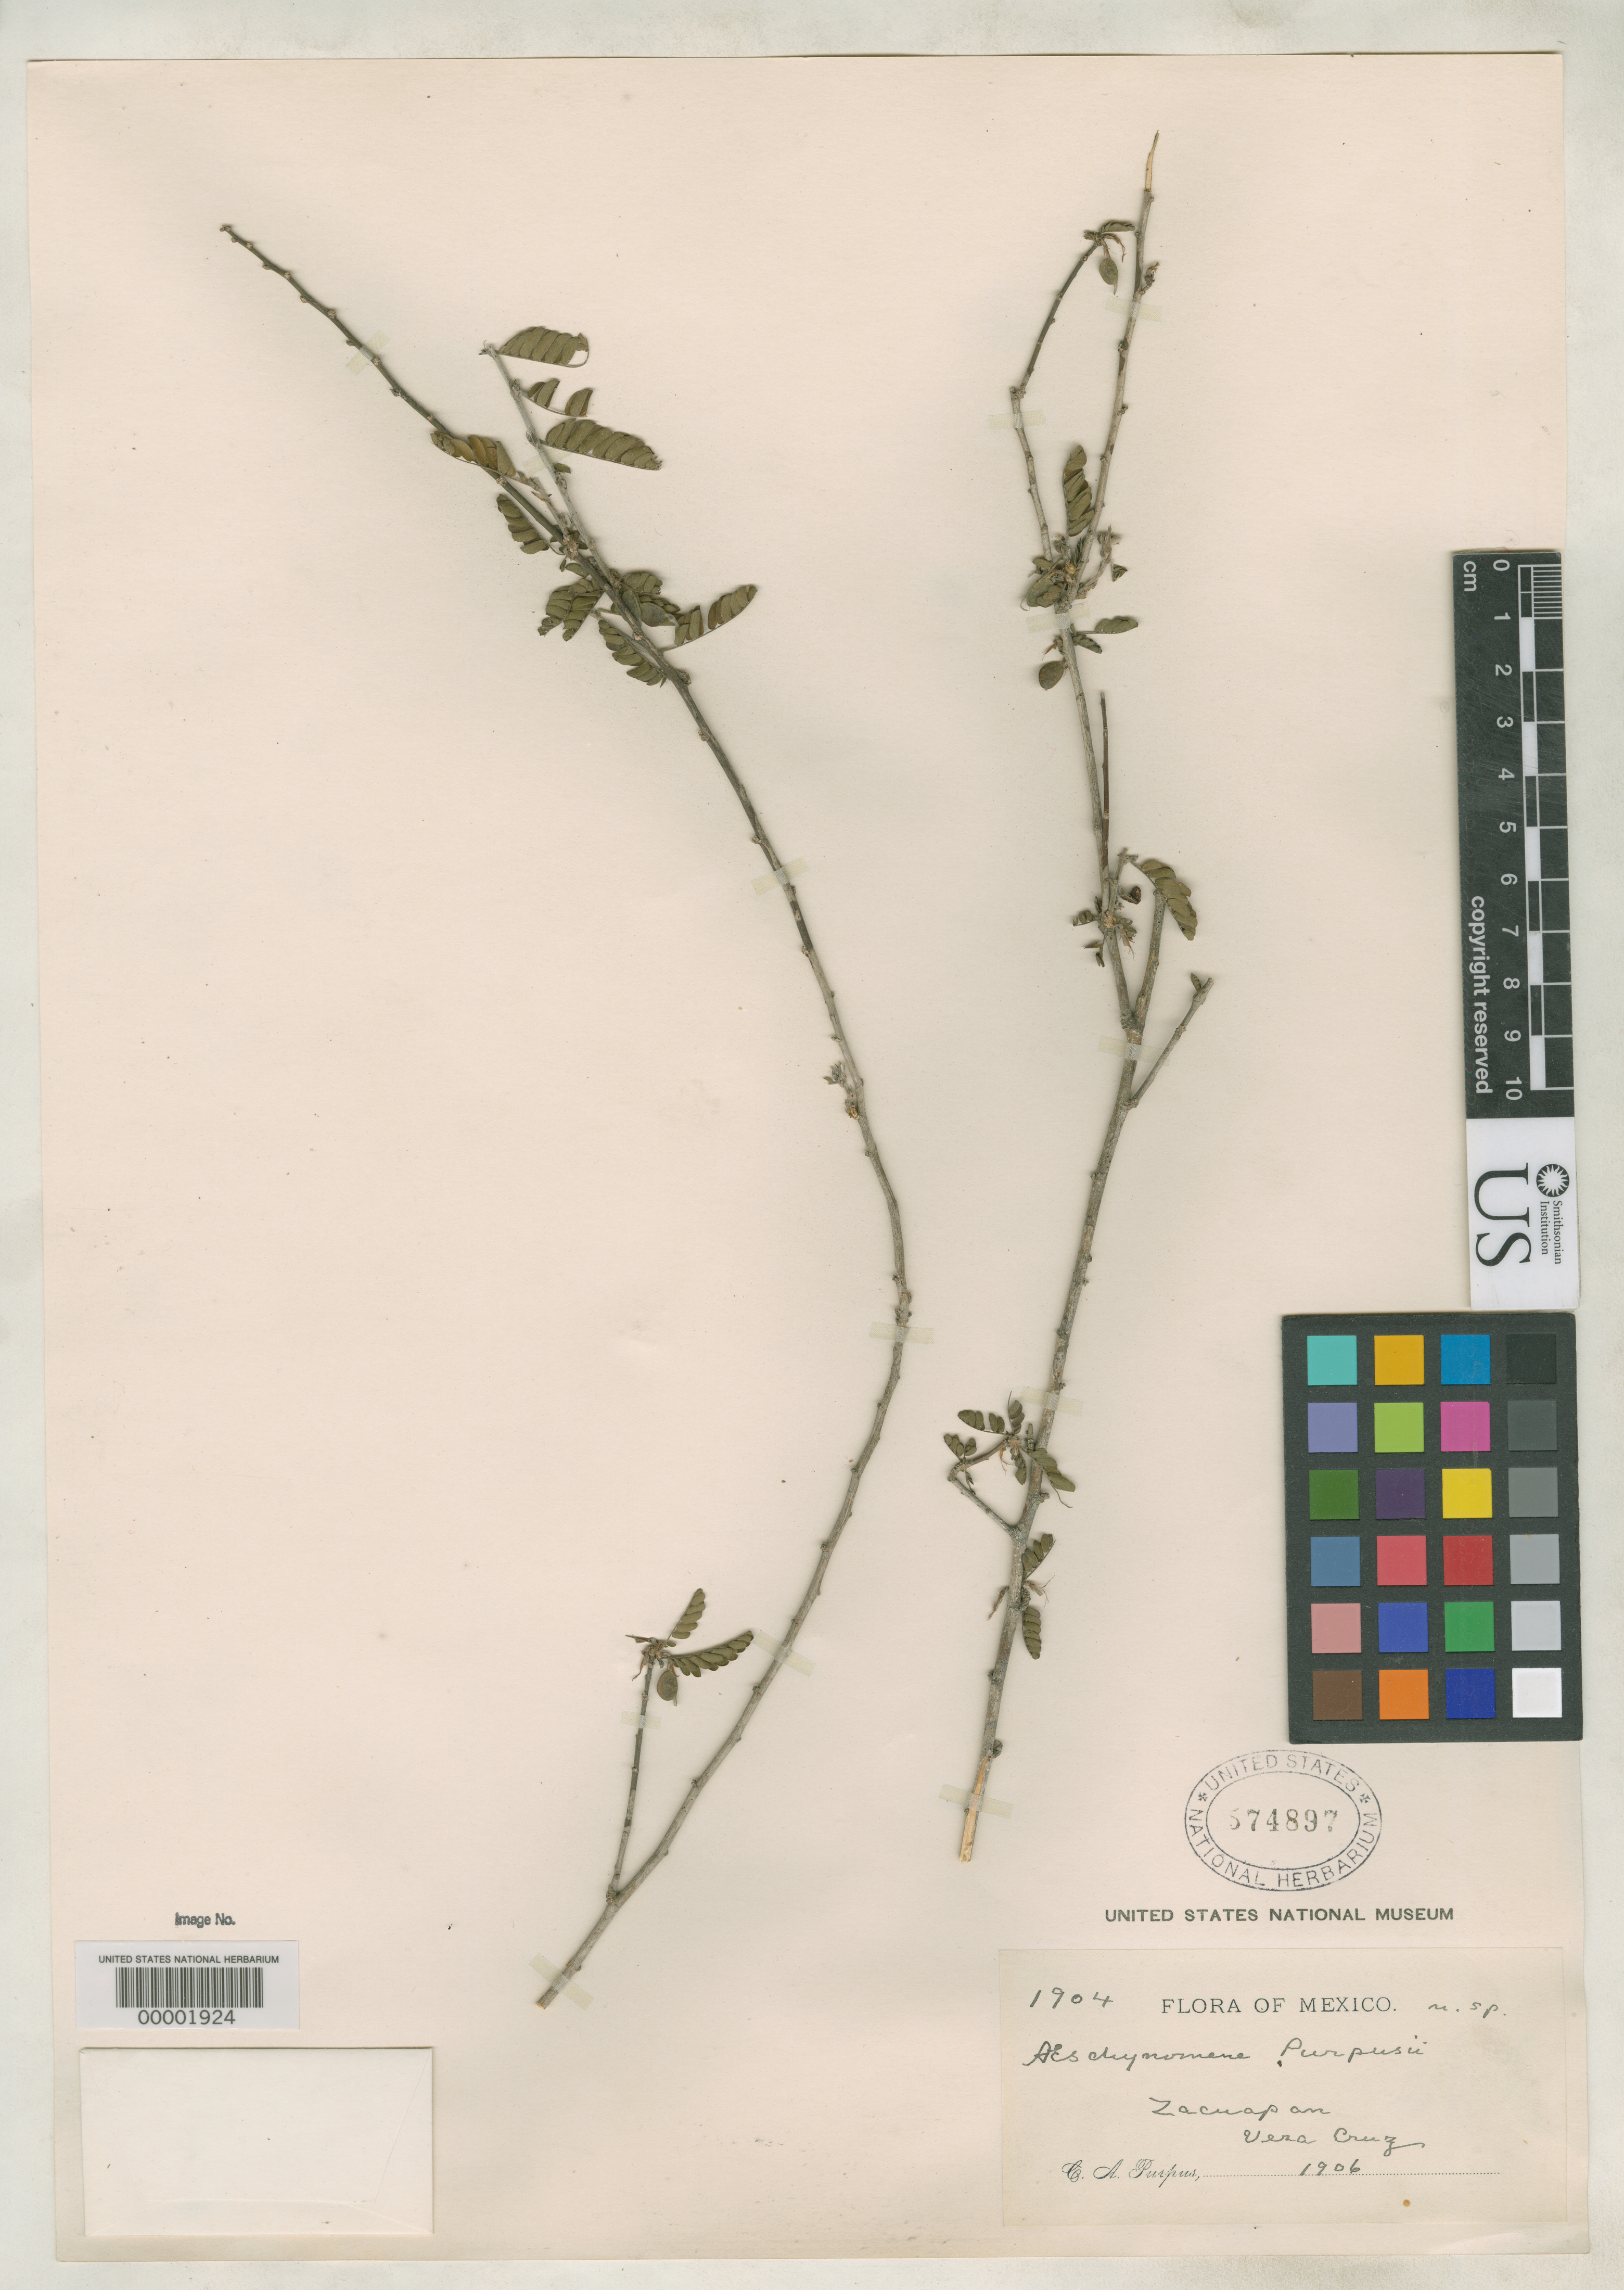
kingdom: Plantae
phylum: Tracheophyta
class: Magnoliopsida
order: Fabales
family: Fabaceae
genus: Aeschynomene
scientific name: Aeschynomene purpusii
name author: Brandegee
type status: Isotype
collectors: C. A. Purpus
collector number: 1904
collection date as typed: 1906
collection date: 1906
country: Mexico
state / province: Veracruz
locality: Zacuapan.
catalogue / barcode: US 574897